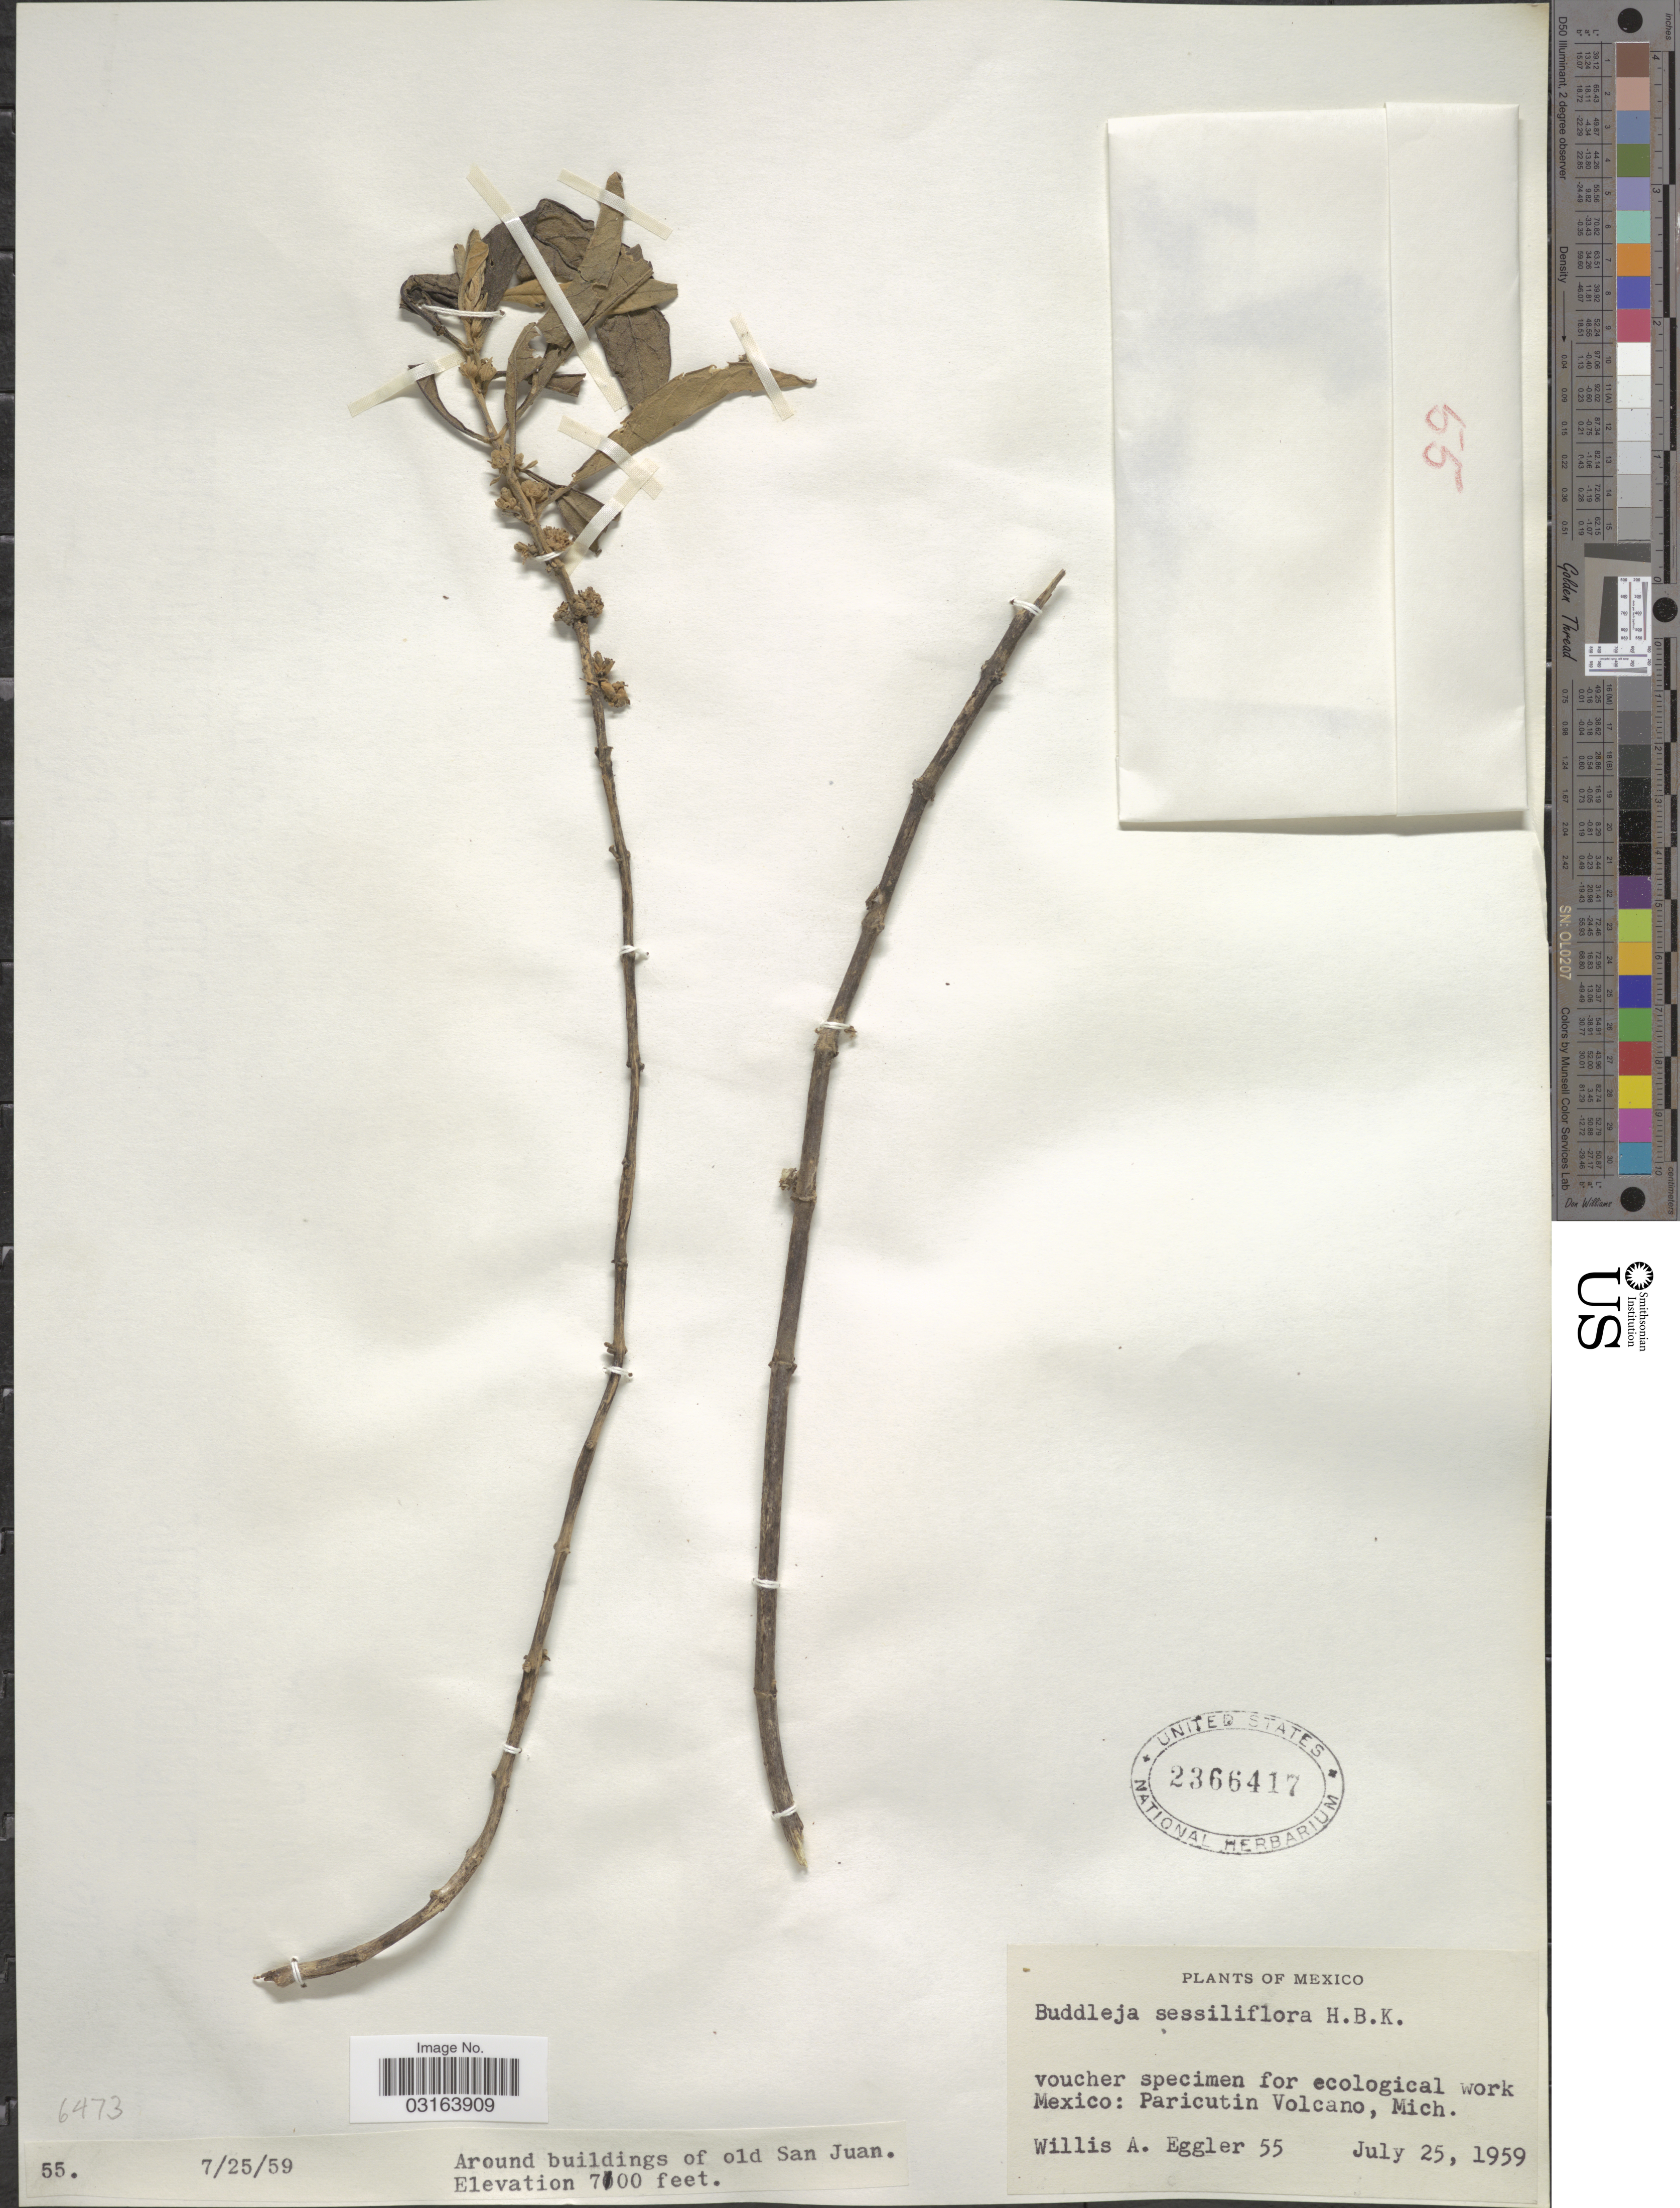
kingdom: Plantae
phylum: Tracheophyta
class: Magnoliopsida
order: Lamiales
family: Scrophulariaceae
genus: Buddleja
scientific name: Buddleja sessiliflora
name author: Kunth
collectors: W. A. Eggler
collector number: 55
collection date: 1959-07-25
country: Mexico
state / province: Michoacán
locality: Paricutin Volcano, Mich.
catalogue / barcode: US 2366417